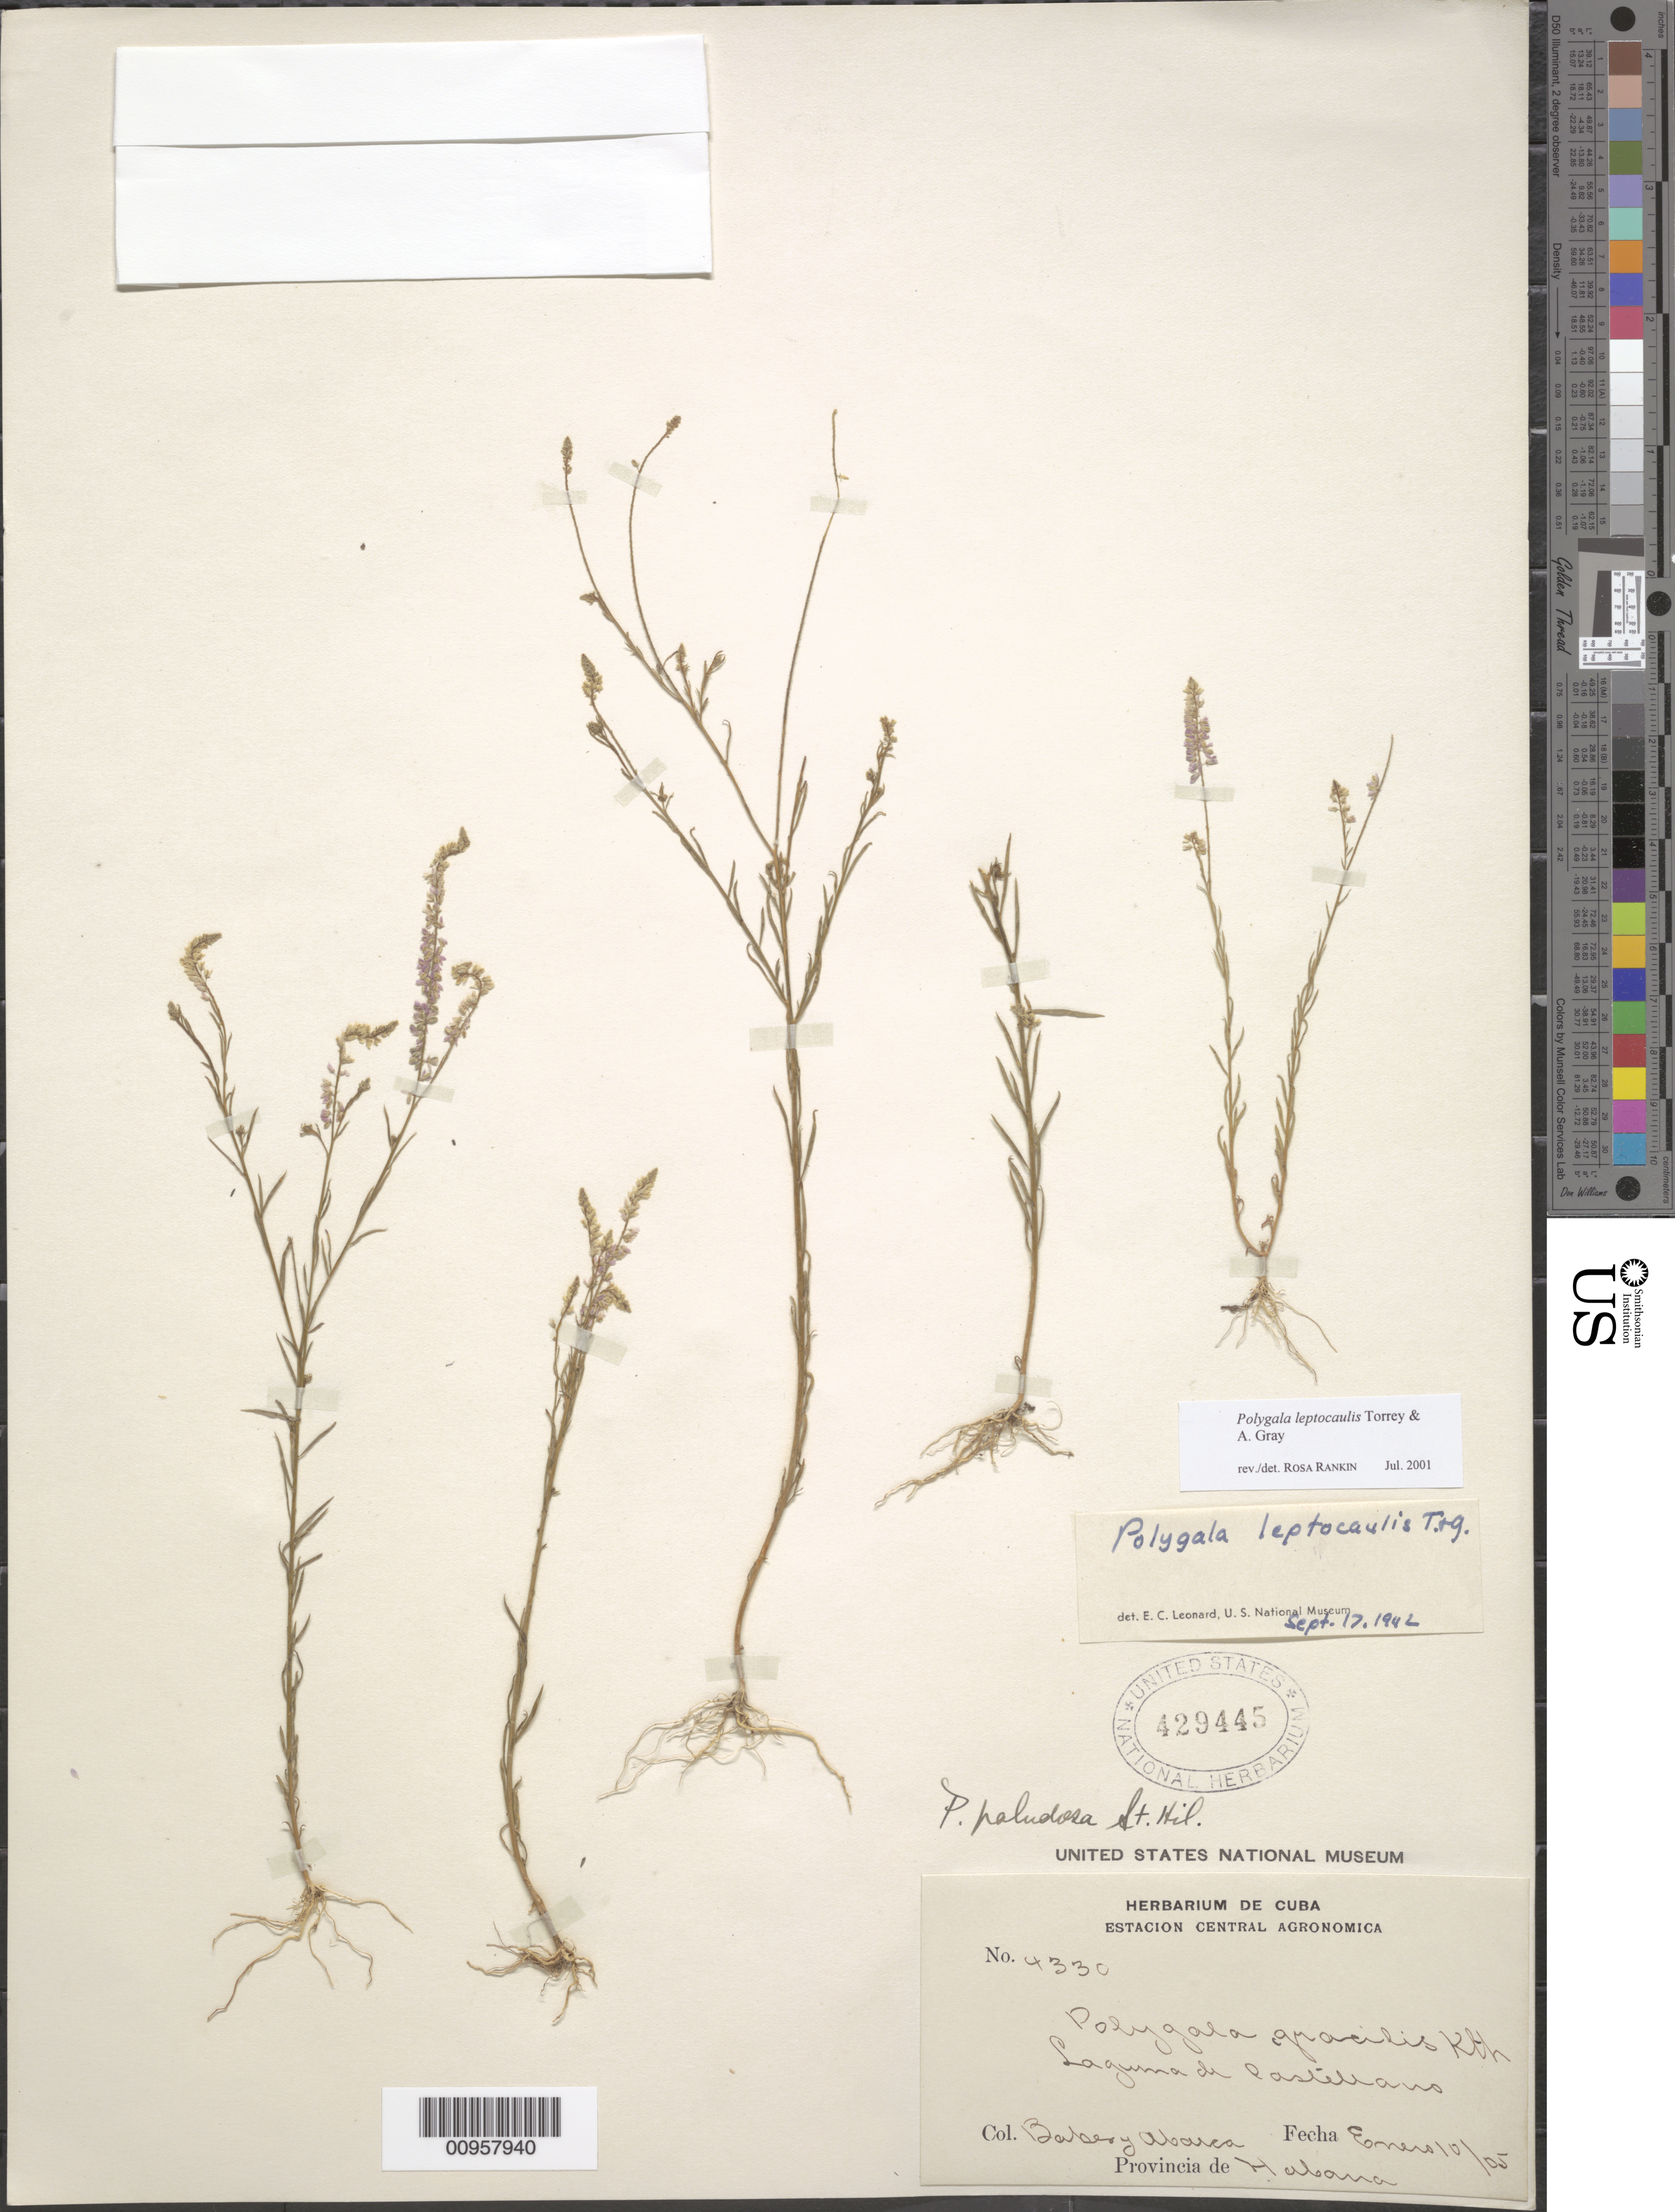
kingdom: Plantae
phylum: Tracheophyta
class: Magnoliopsida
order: Fabales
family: Polygalaceae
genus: Polygala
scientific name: Polygala leptocaulis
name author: Torr. & A. Gray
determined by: Rankin Rodriguez, Rosa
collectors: C. F. Baker & -- Abarca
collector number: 4330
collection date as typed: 10 Jan 1905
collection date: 1905-01-10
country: Cuba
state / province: La Habana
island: Cuba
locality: Laguna de Castellano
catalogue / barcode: US 429445